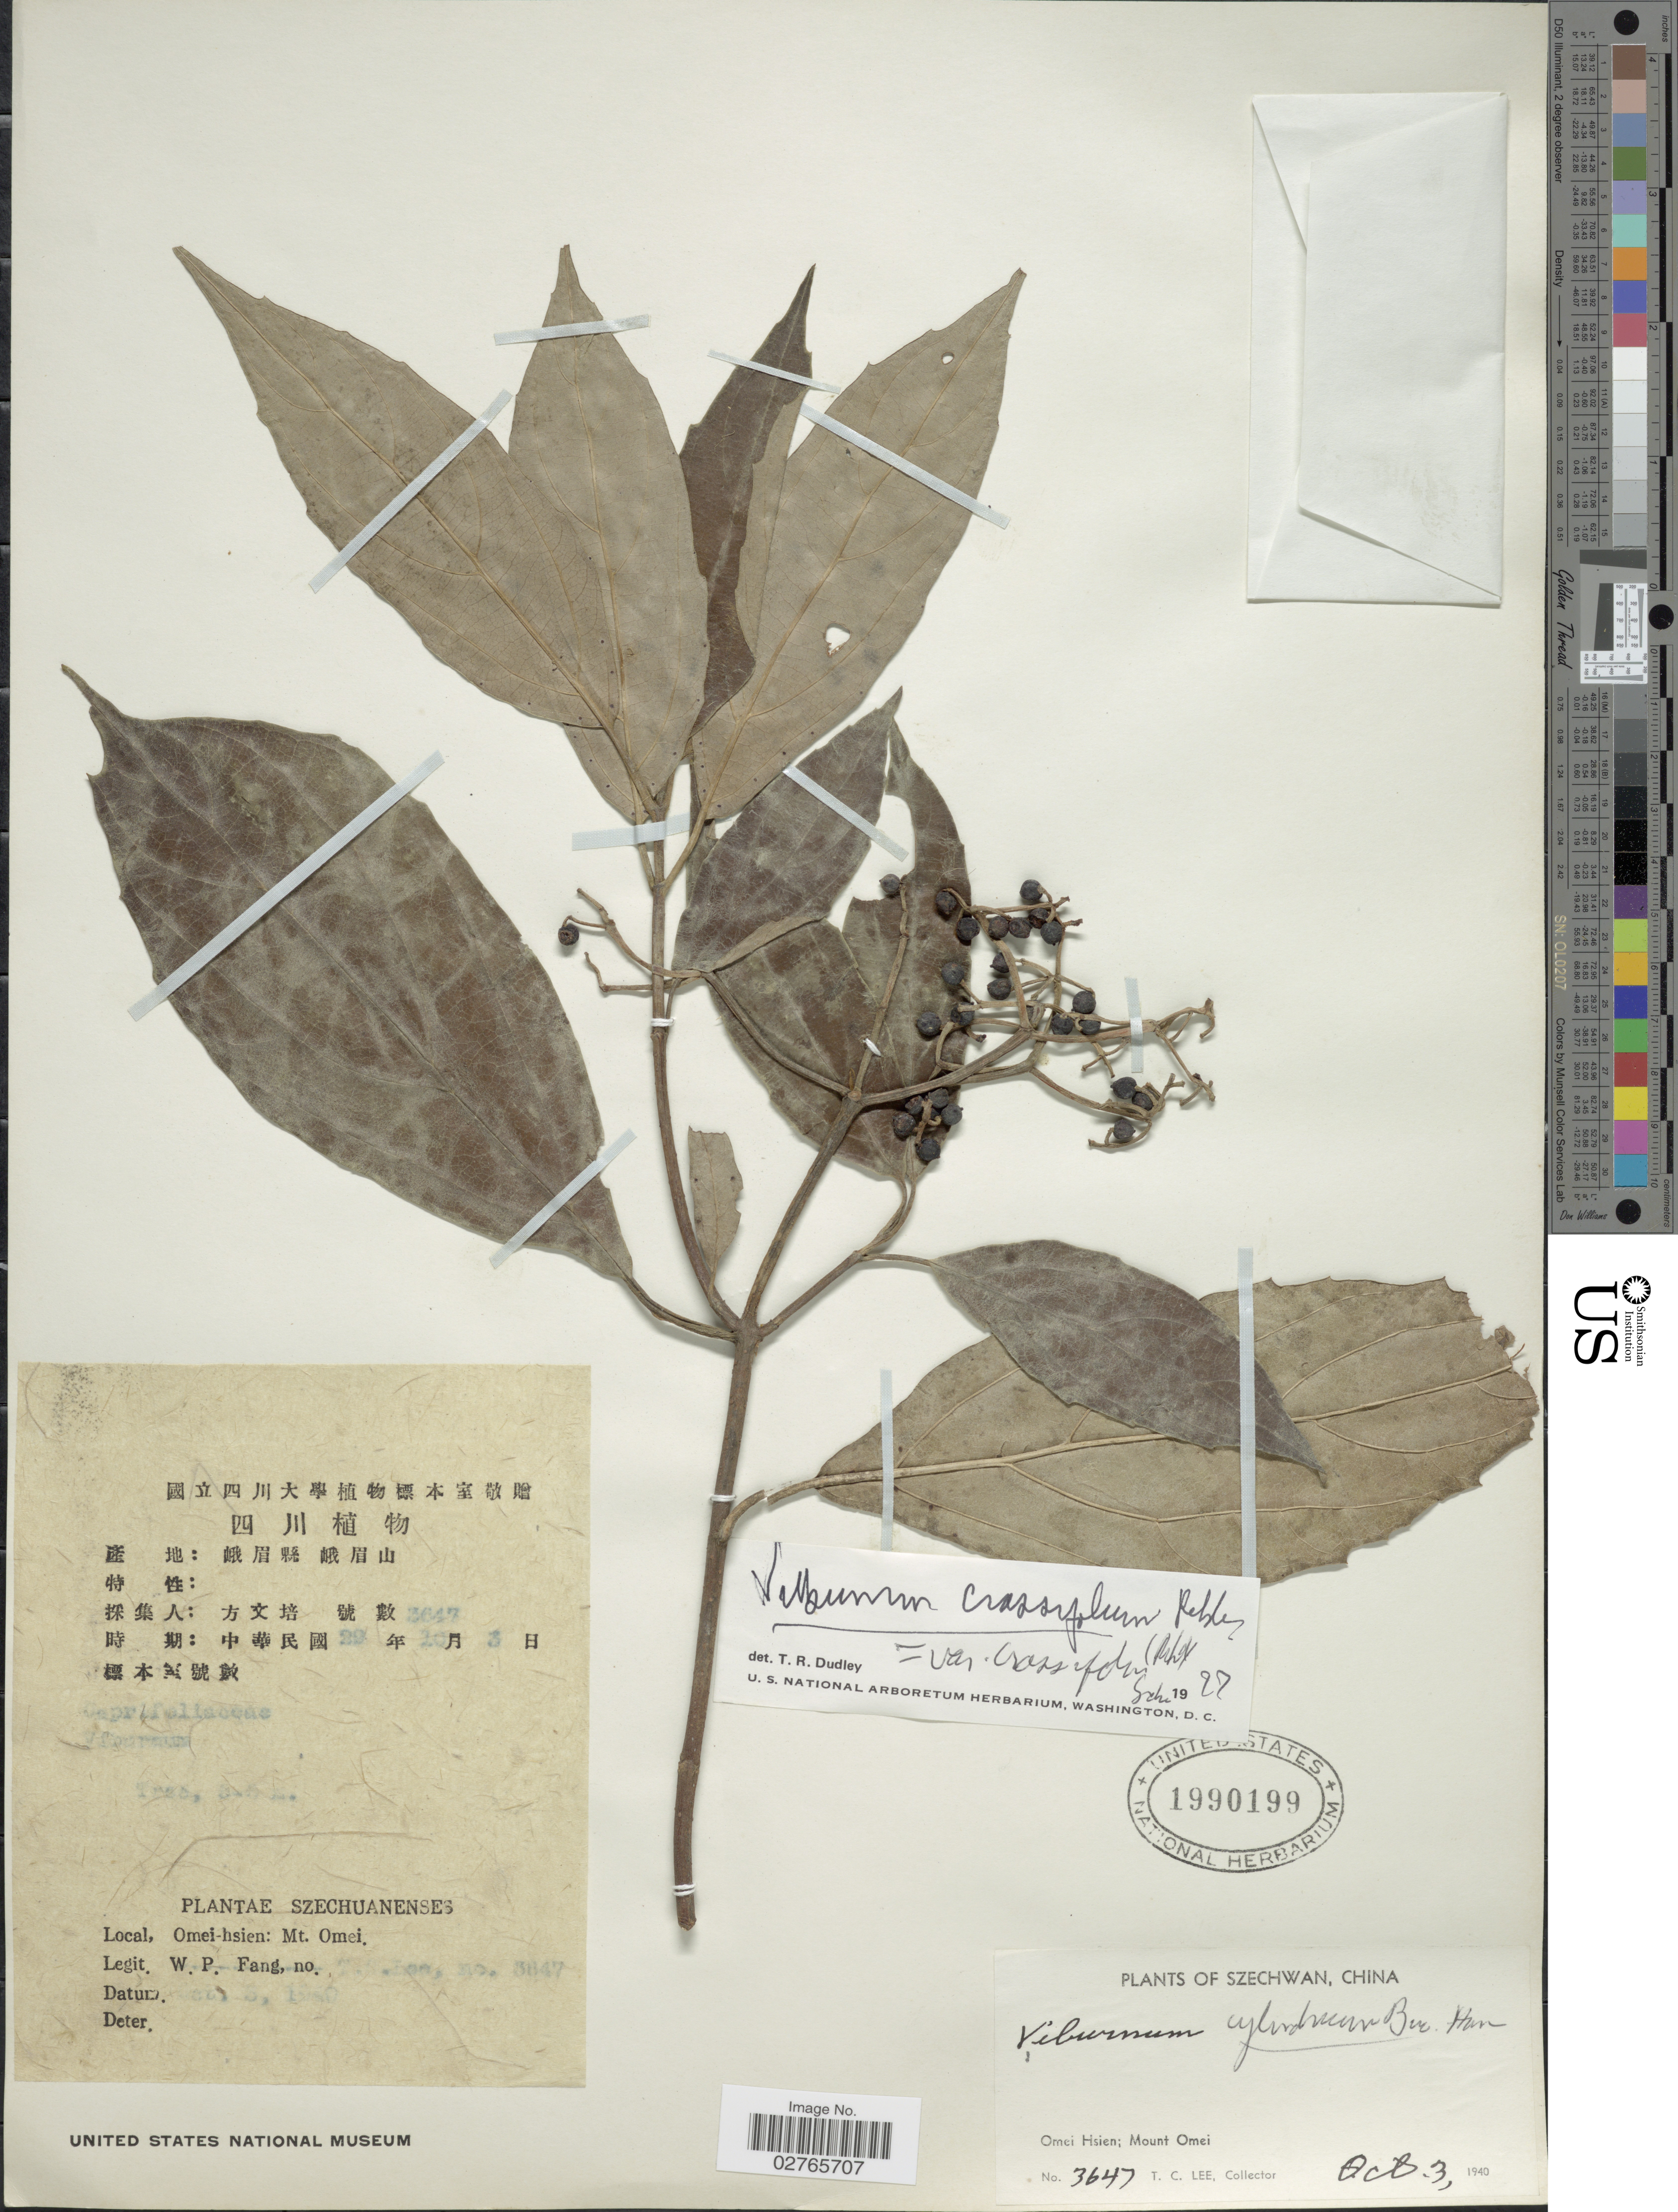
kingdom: Plantae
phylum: Tracheophyta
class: Magnoliopsida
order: Dipsacales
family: Viburnaceae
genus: Viburnum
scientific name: Viburnum cylindricum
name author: Buch.-Ham.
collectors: T. Lee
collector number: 3647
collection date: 1940-10-03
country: China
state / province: Sichuan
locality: Szechuanenses. Omei Hsien; Mount. Omei.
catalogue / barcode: US 1990199